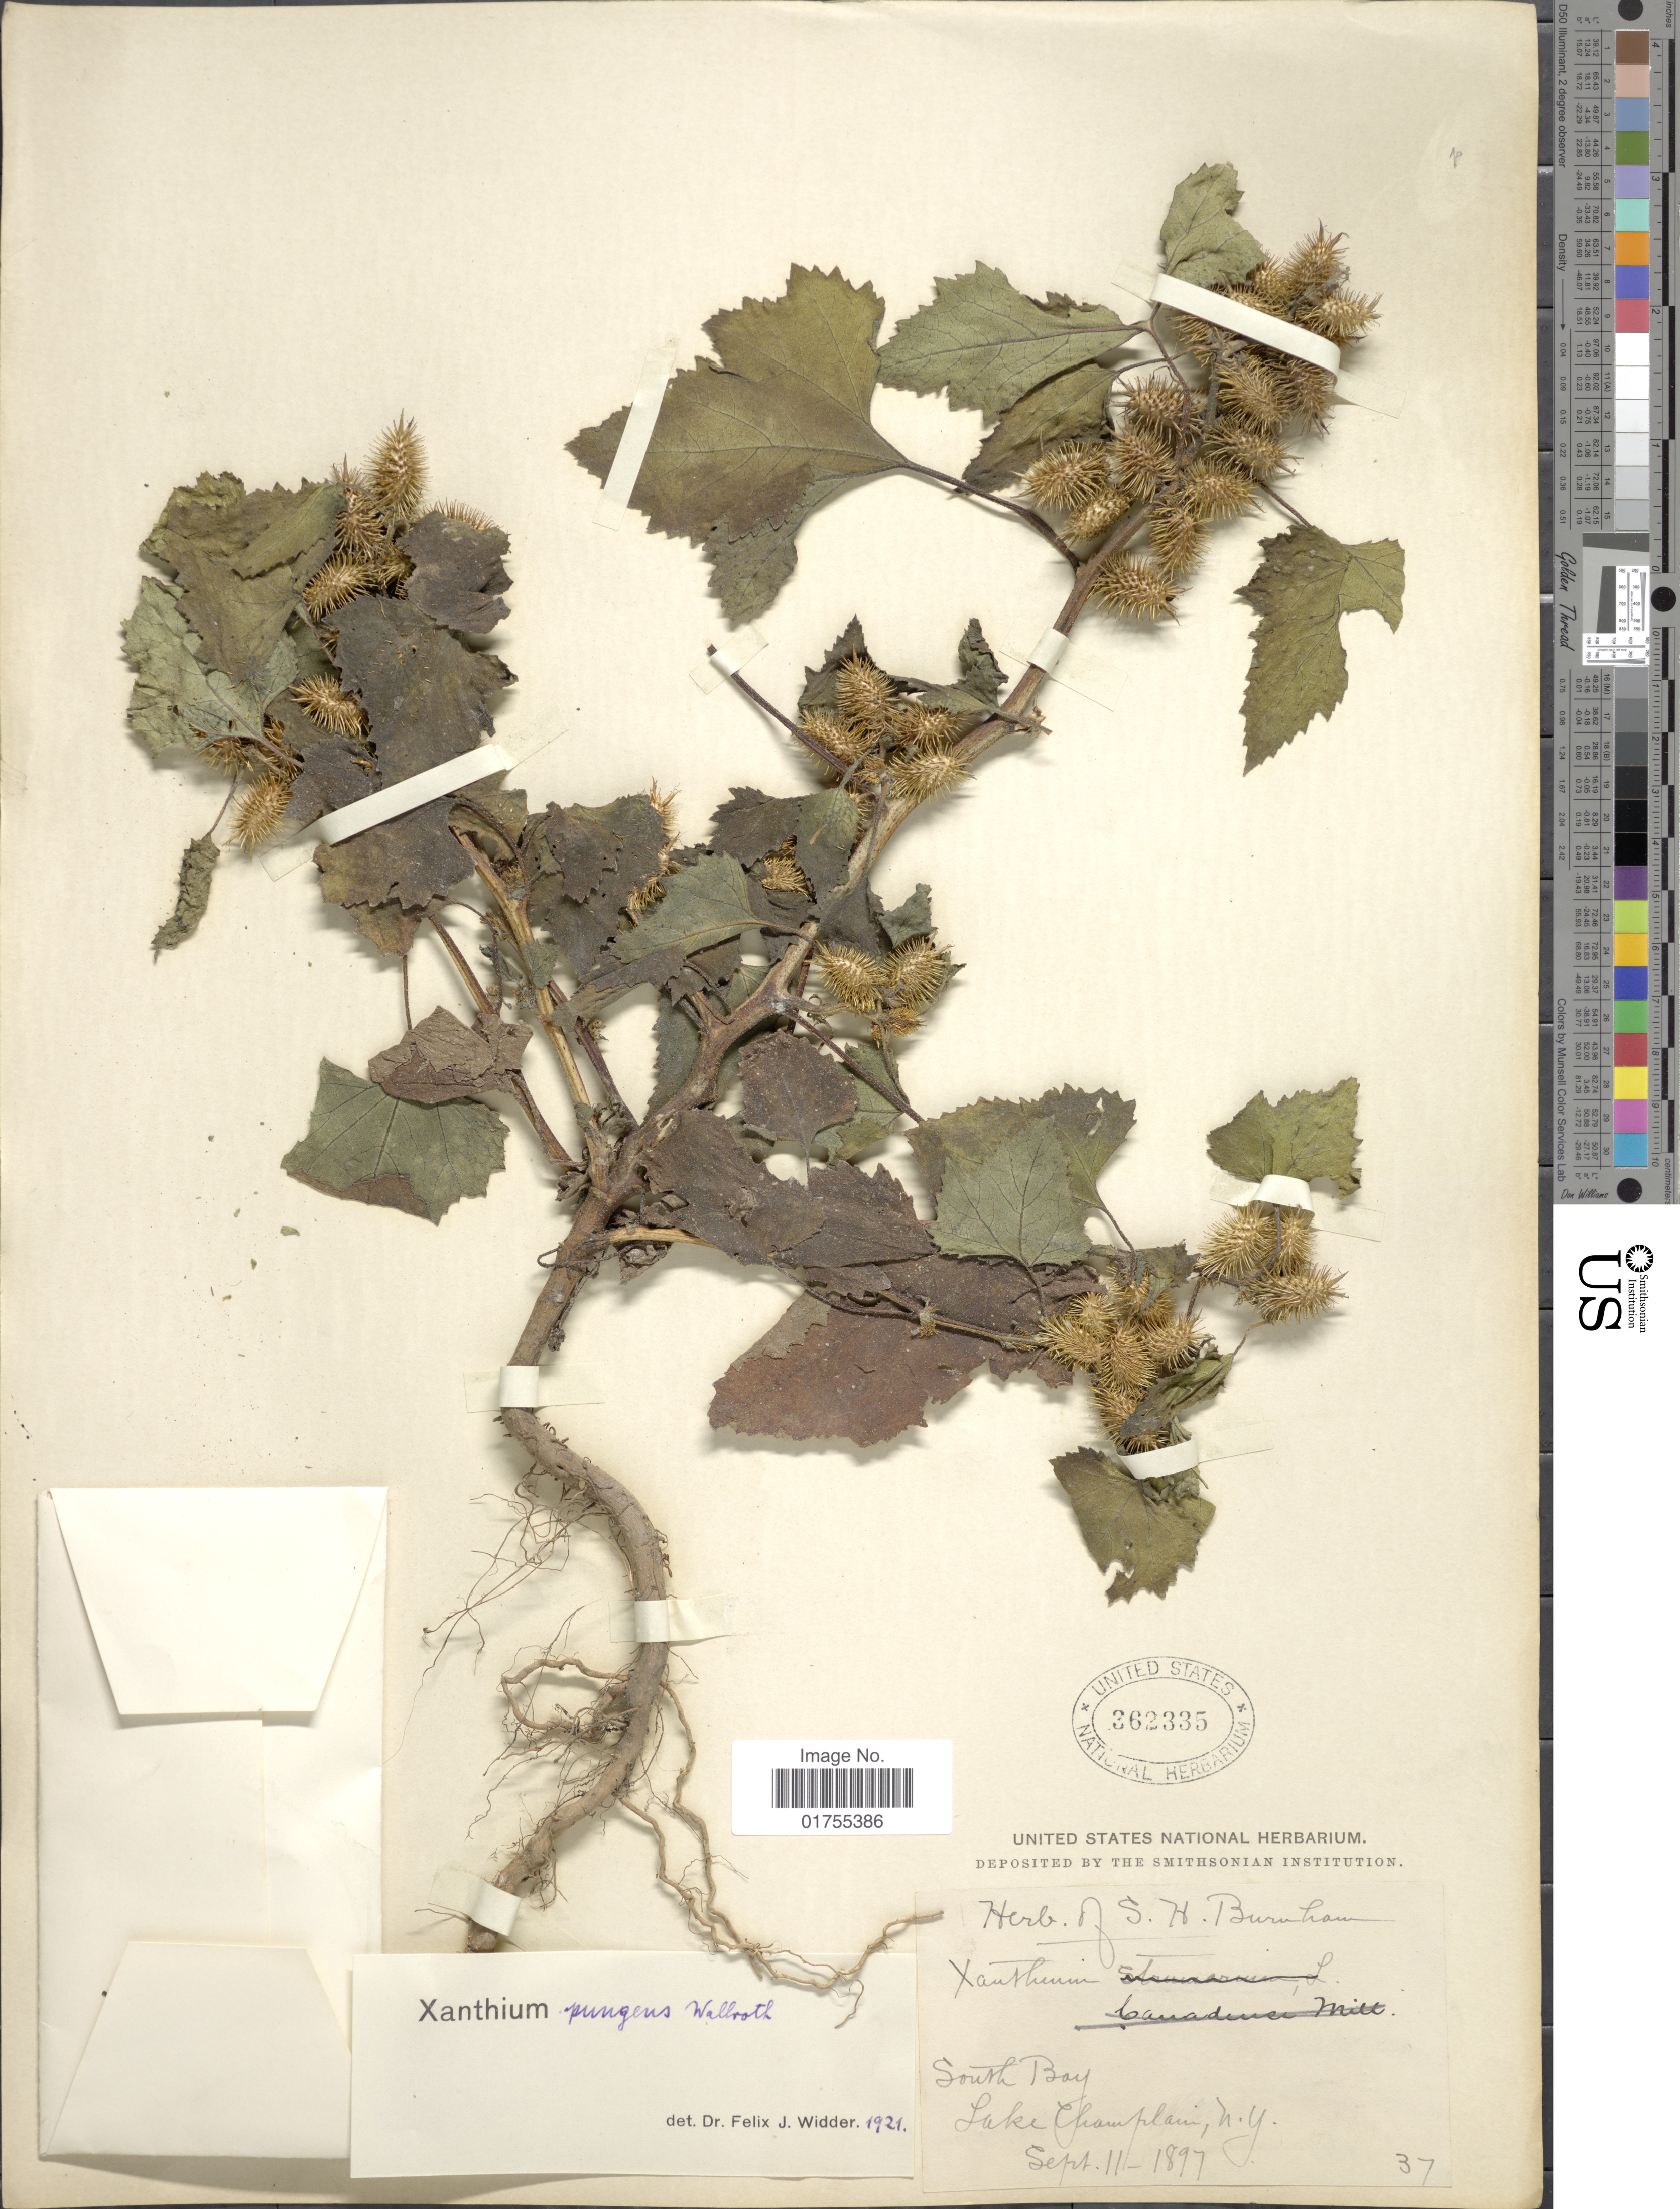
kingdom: Plantae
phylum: Tracheophyta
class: Magnoliopsida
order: Asterales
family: Asteraceae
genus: Xanthium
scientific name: Xanthium strumarium var. glabratum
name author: Mill.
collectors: ex herb. S.H. Burnham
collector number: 37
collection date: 1897-09-11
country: United States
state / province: New York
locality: South Bay, Lake Champlain, N.Y.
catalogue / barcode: US 362335